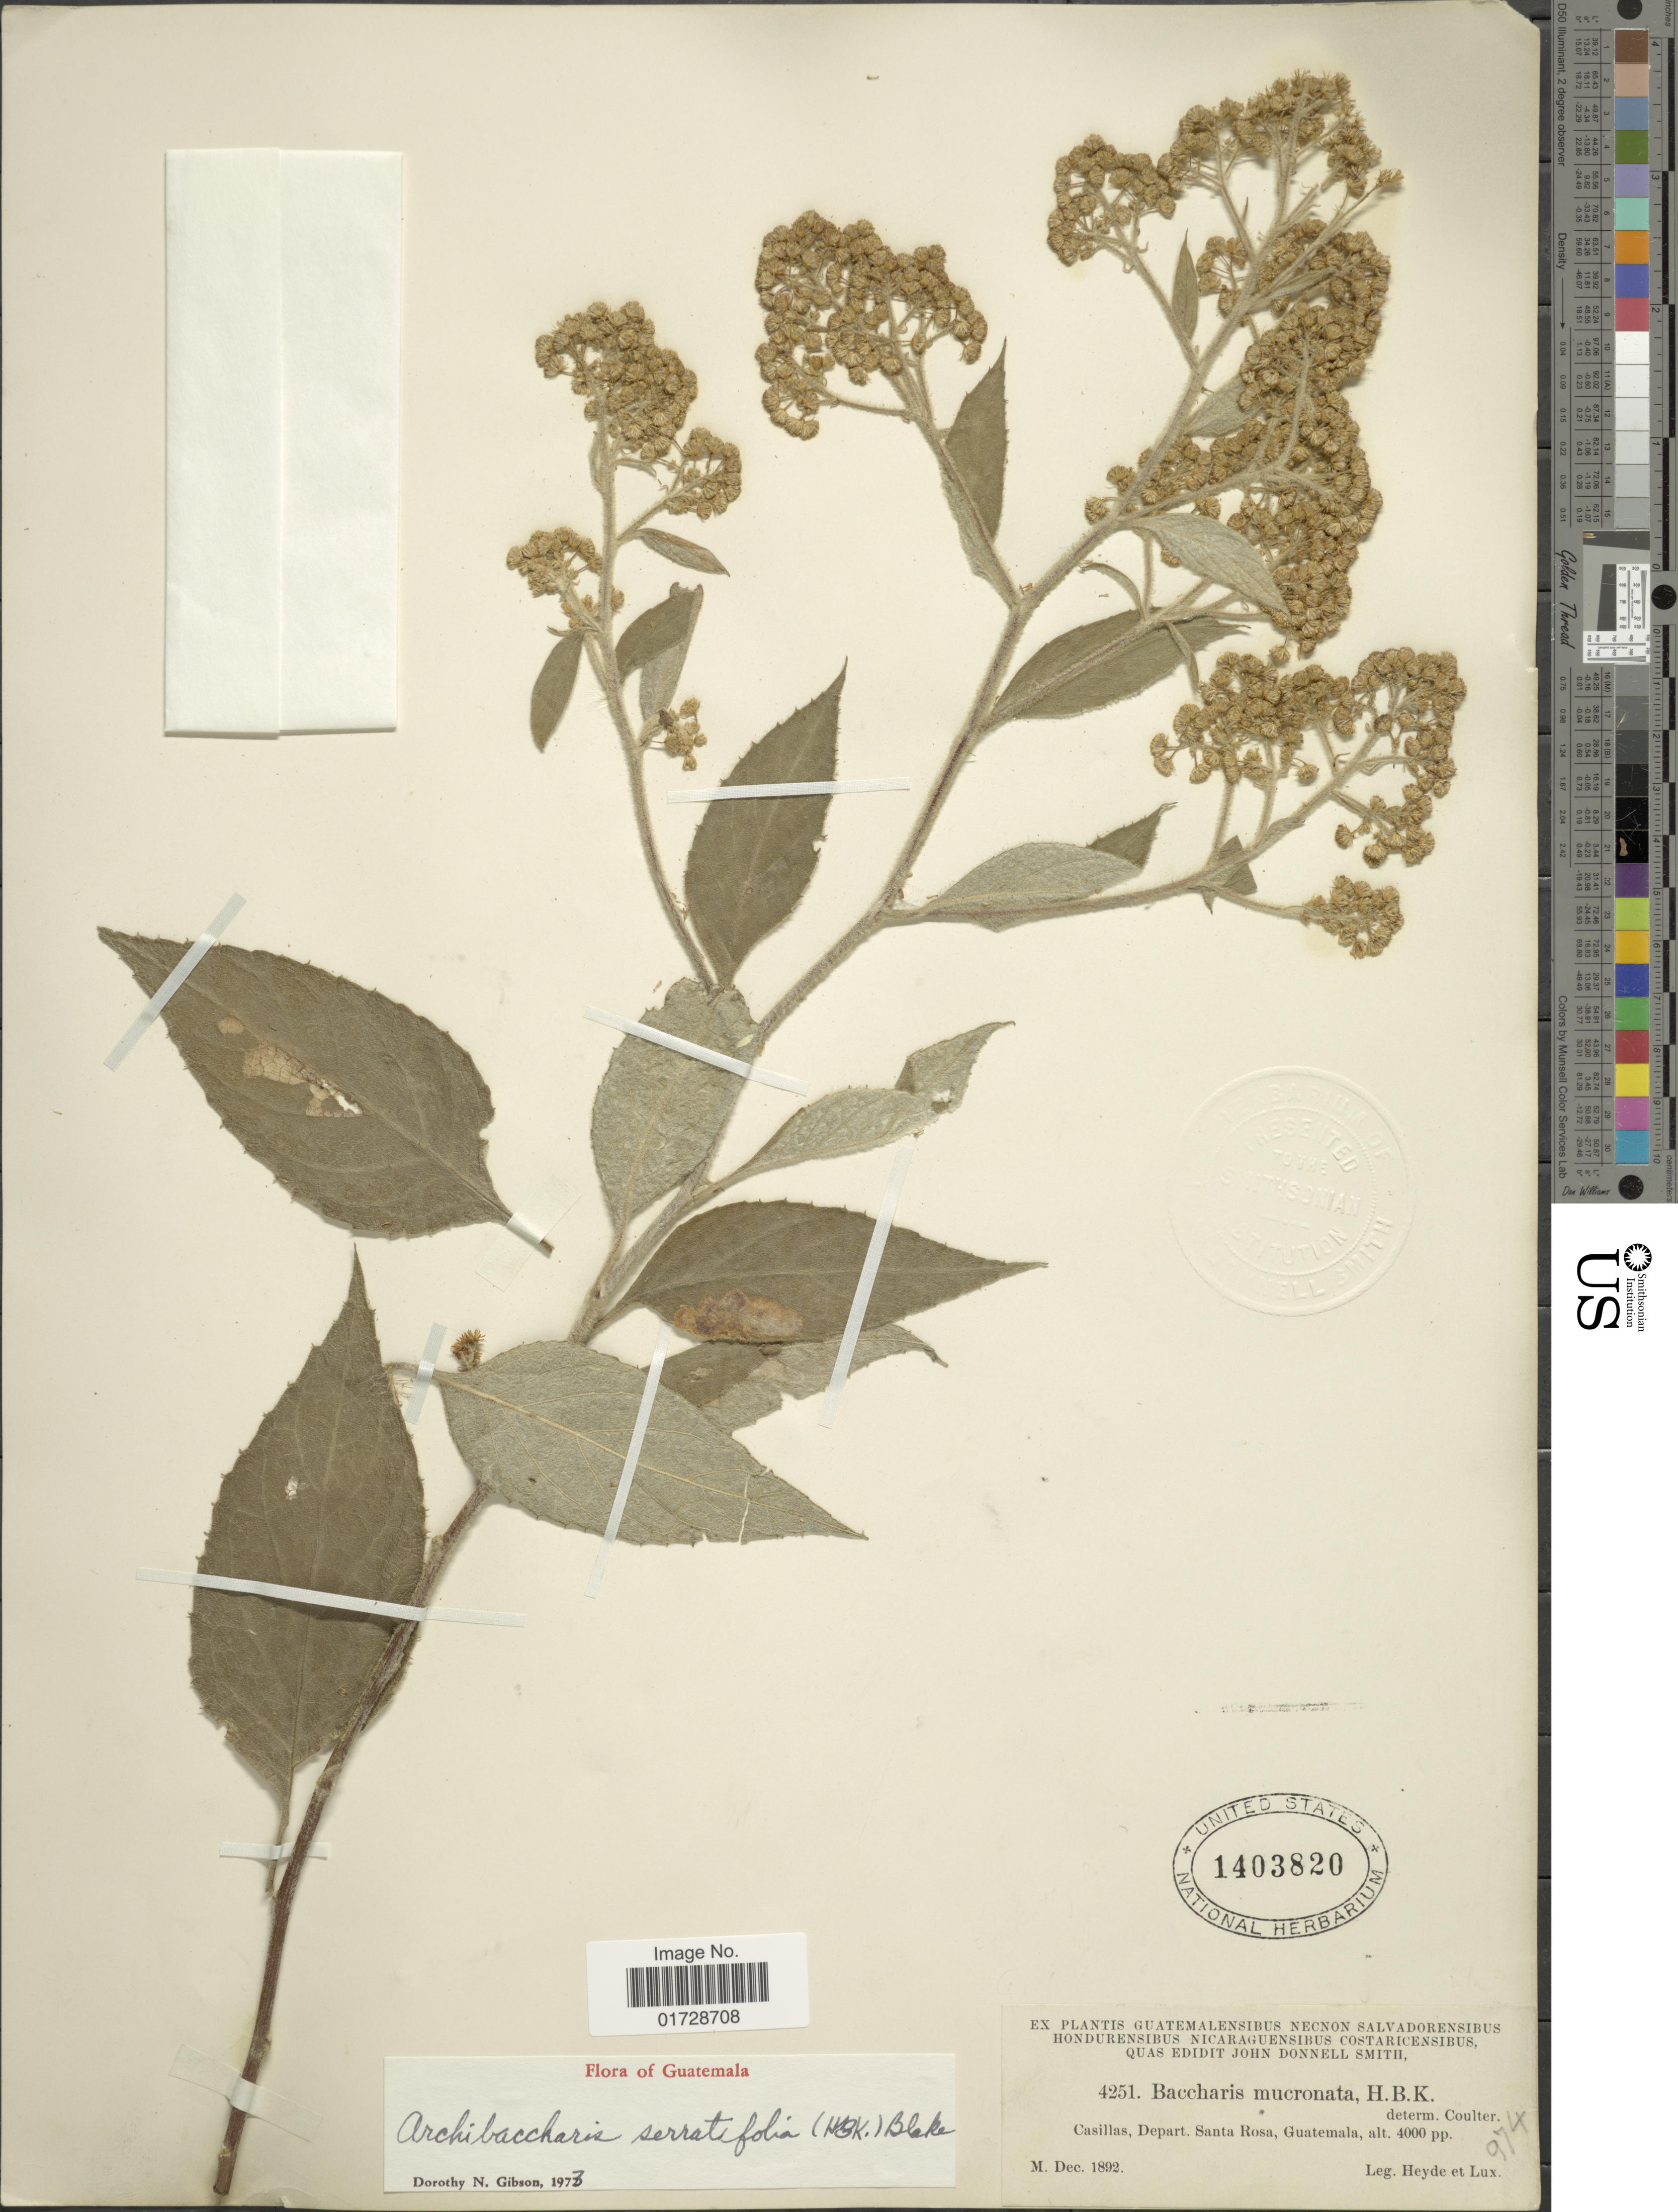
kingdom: Plantae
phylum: Tracheophyta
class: Magnoliopsida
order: Asterales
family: Asteraceae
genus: Archibaccharis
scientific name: Archibaccharis serratifolia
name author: (Kunth) S.F. Blake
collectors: Heyde & Lux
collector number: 4251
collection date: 1892-12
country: Guatemala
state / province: Santa Rosa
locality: Casillas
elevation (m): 1219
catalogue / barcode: US 1403820